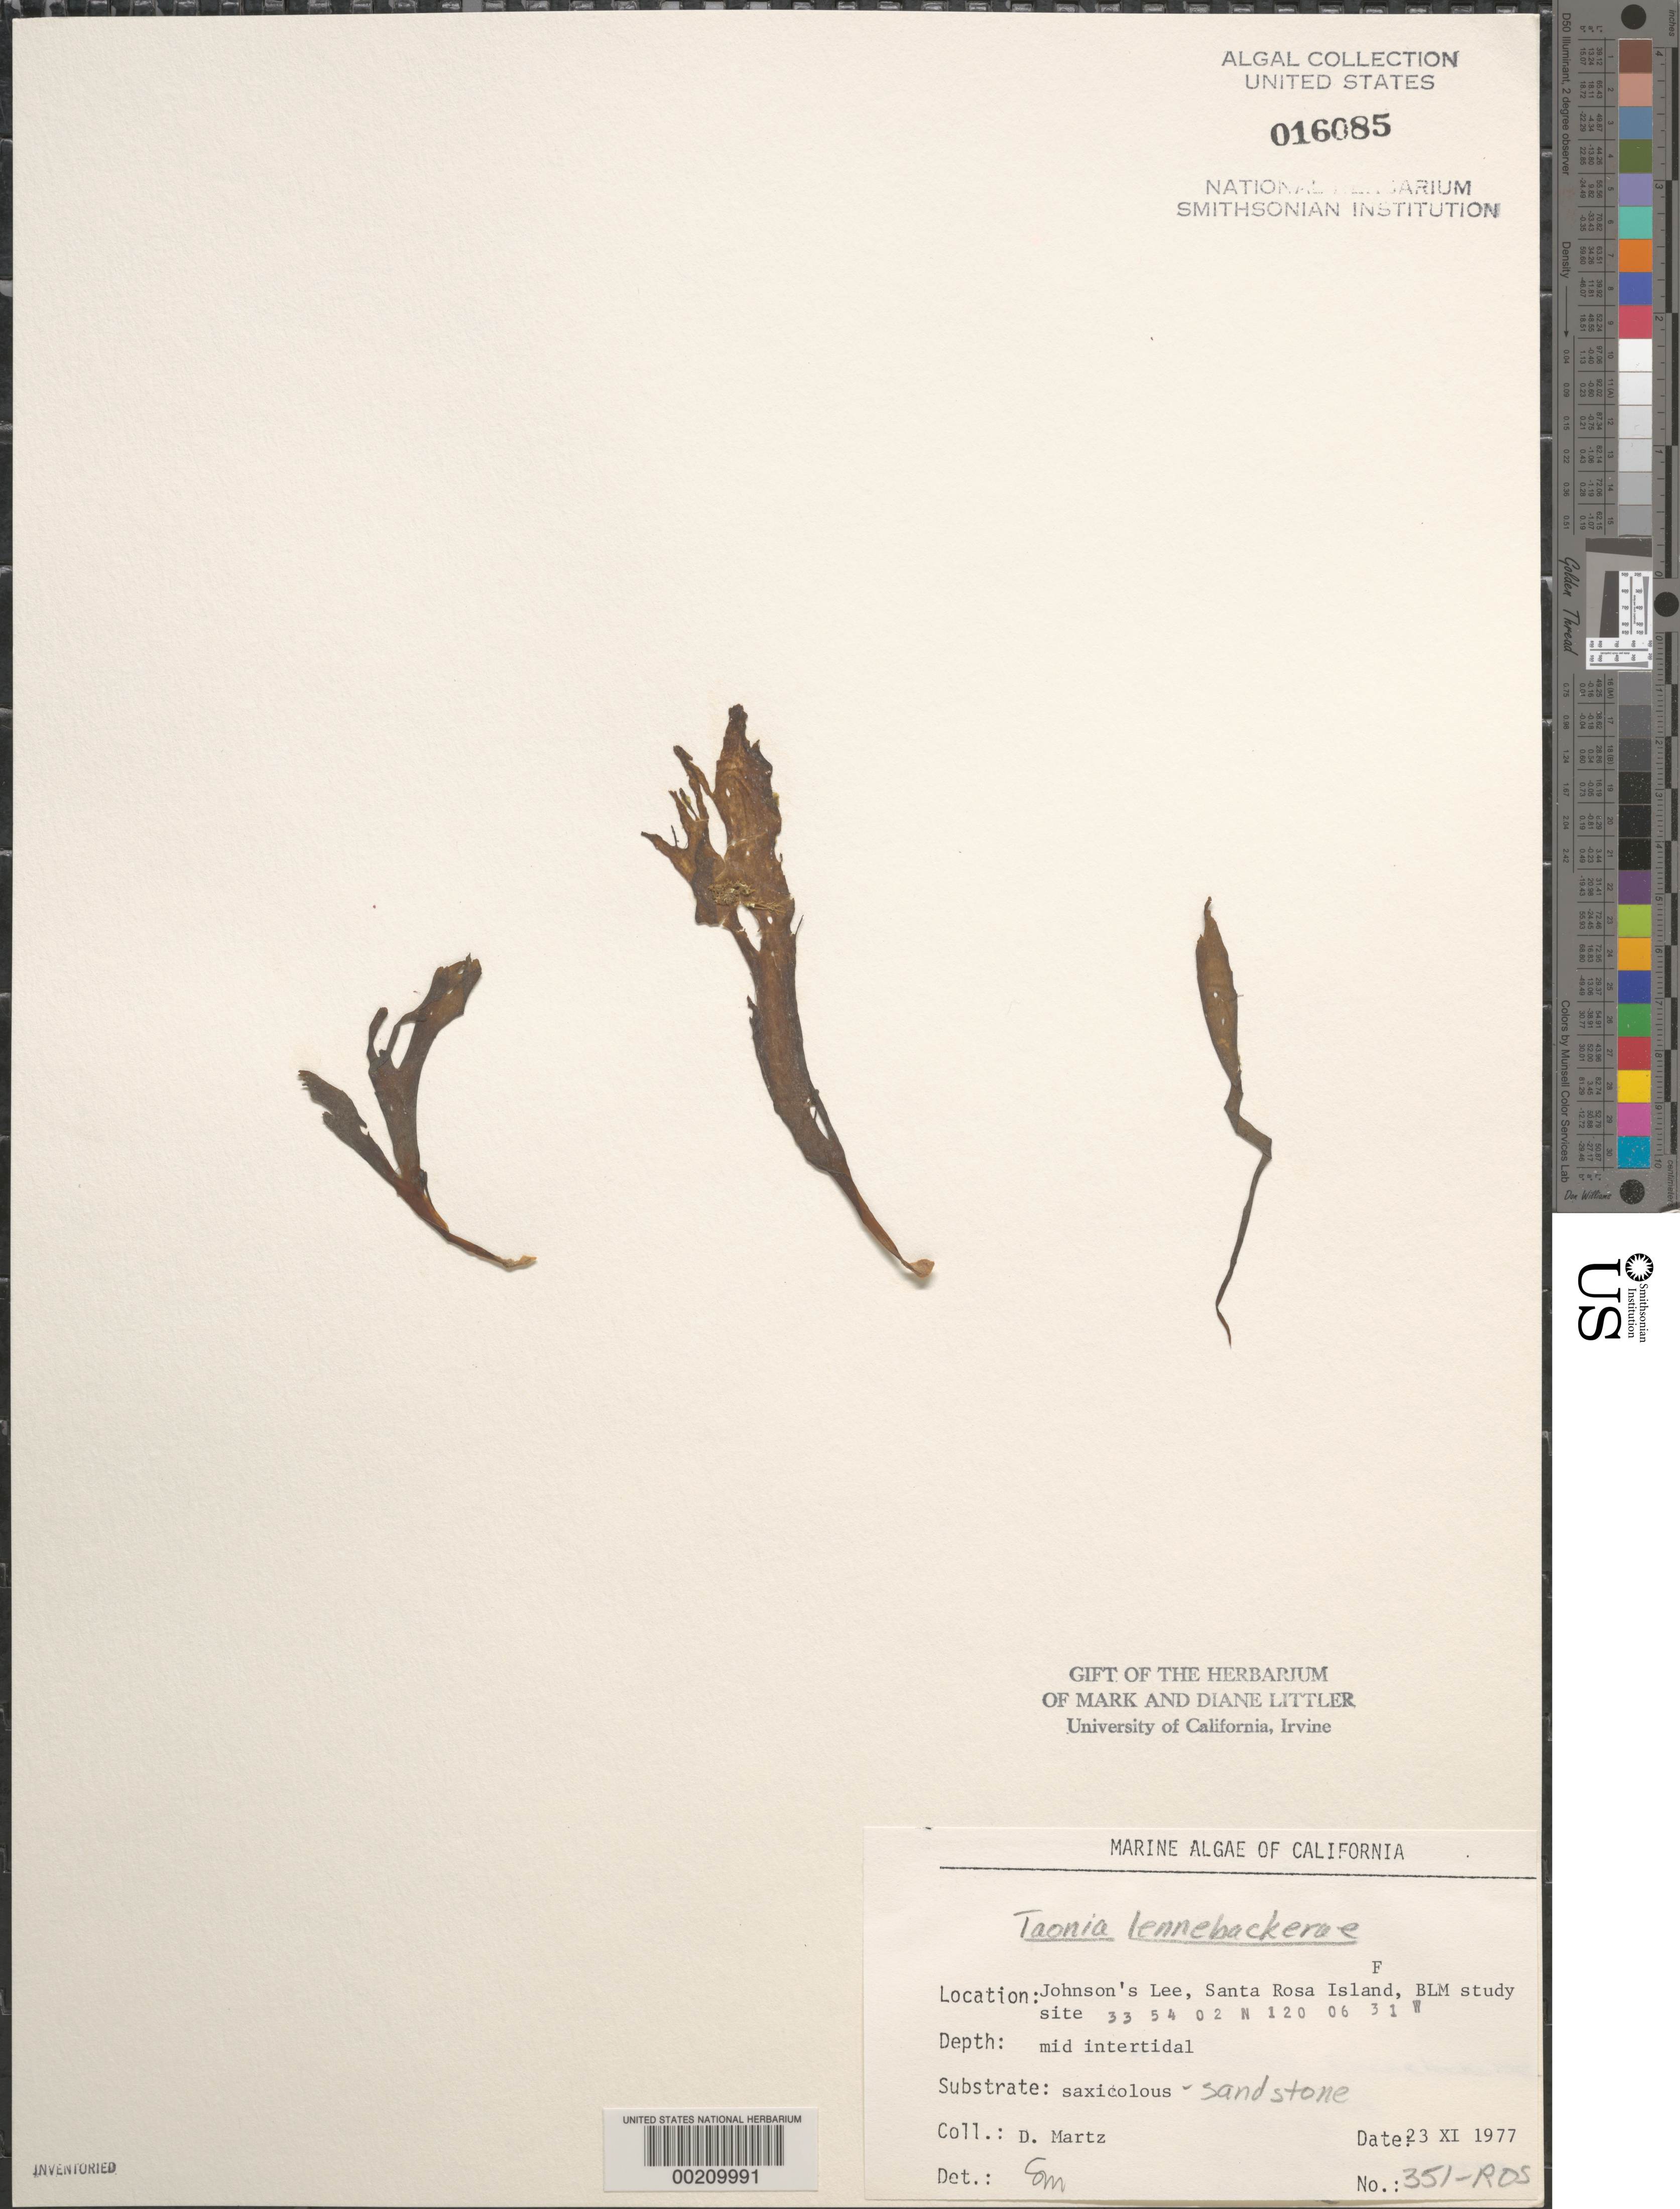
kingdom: Chromista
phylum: Ochrophyta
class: Phaeophyceae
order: Dictyotales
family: Dictyotaceae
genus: Taonia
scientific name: Taonia lennebackerae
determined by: Murray, S. N.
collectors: D. Martz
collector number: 351-ros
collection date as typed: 23 Nov 1977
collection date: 1977-11-23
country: United States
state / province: California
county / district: Santa Barbara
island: Santa Rosa Island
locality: Johnson's Lee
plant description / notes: BLM-SOCALBIGHT Rocky Intertidal Survey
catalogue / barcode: US 16085